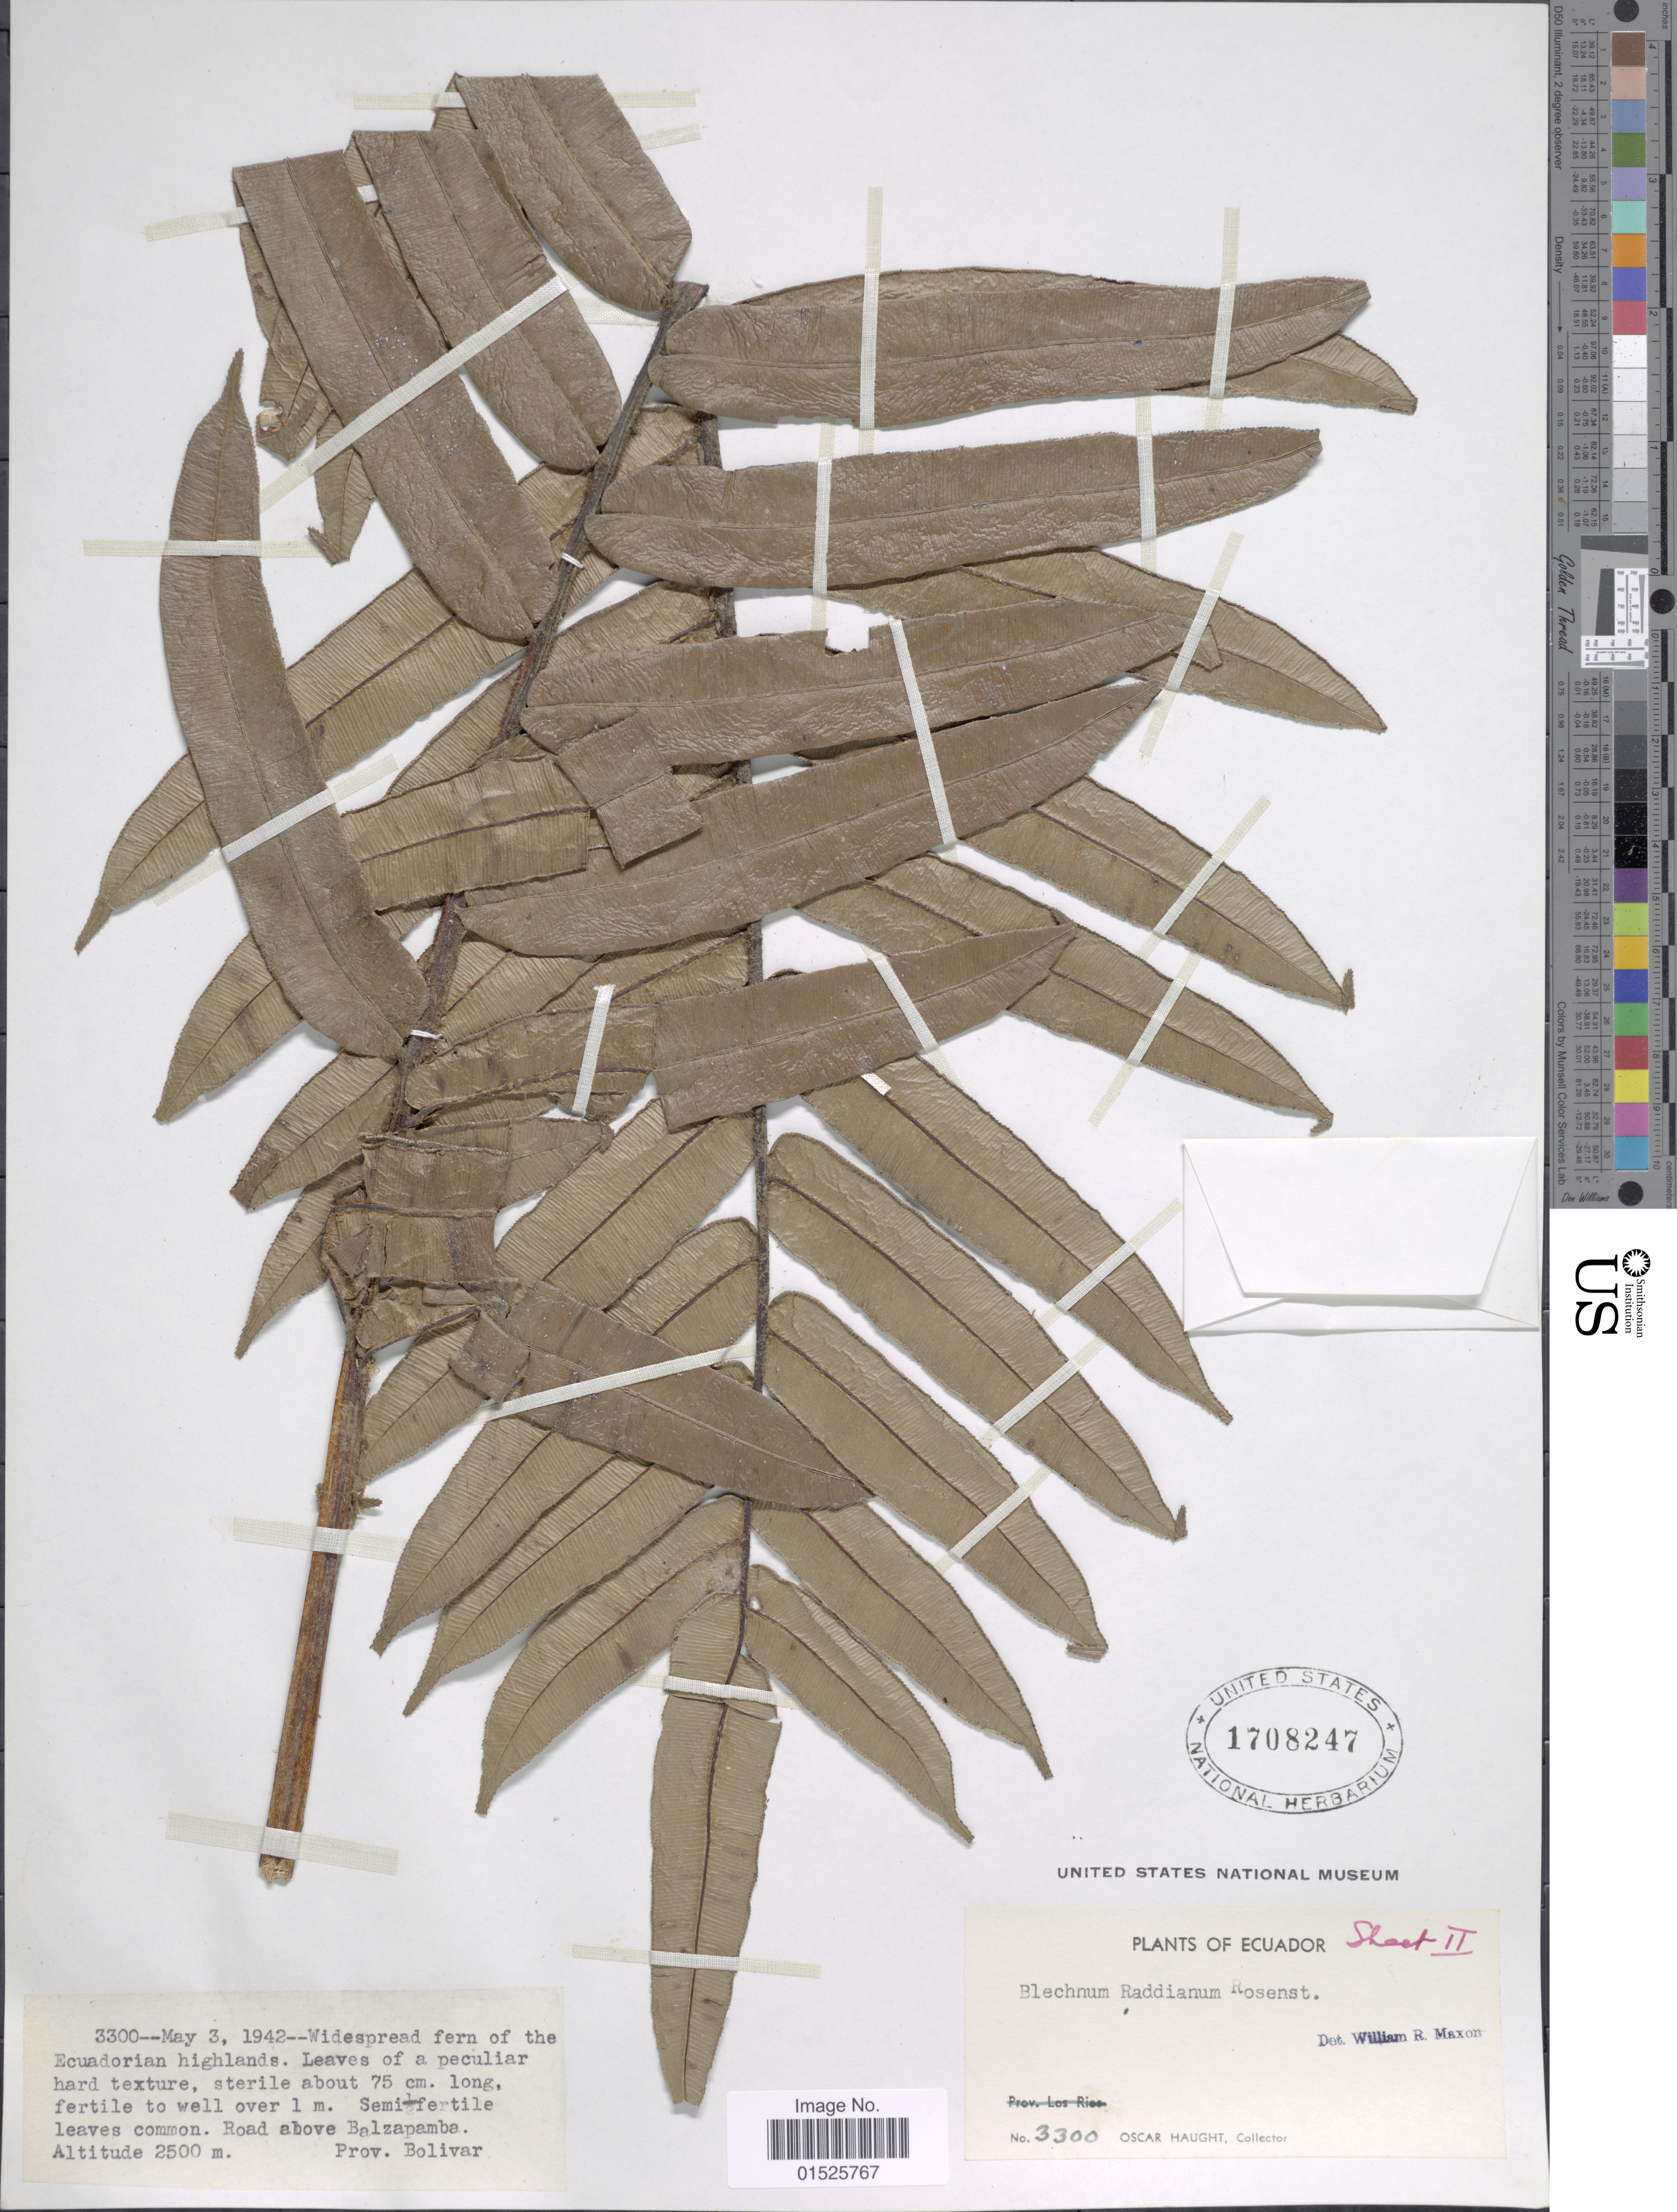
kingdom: Plantae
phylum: Tracheophyta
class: Polypodiopsida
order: Polypodiales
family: Blechnaceae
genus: Blechnum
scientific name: Blechnum cordatum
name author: (Desv.) Hieron.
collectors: O. L. Haught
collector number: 3300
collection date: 1942-05-03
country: Ecuador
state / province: Bolívar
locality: Road above Balzabamba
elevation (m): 2500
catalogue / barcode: US 1708247